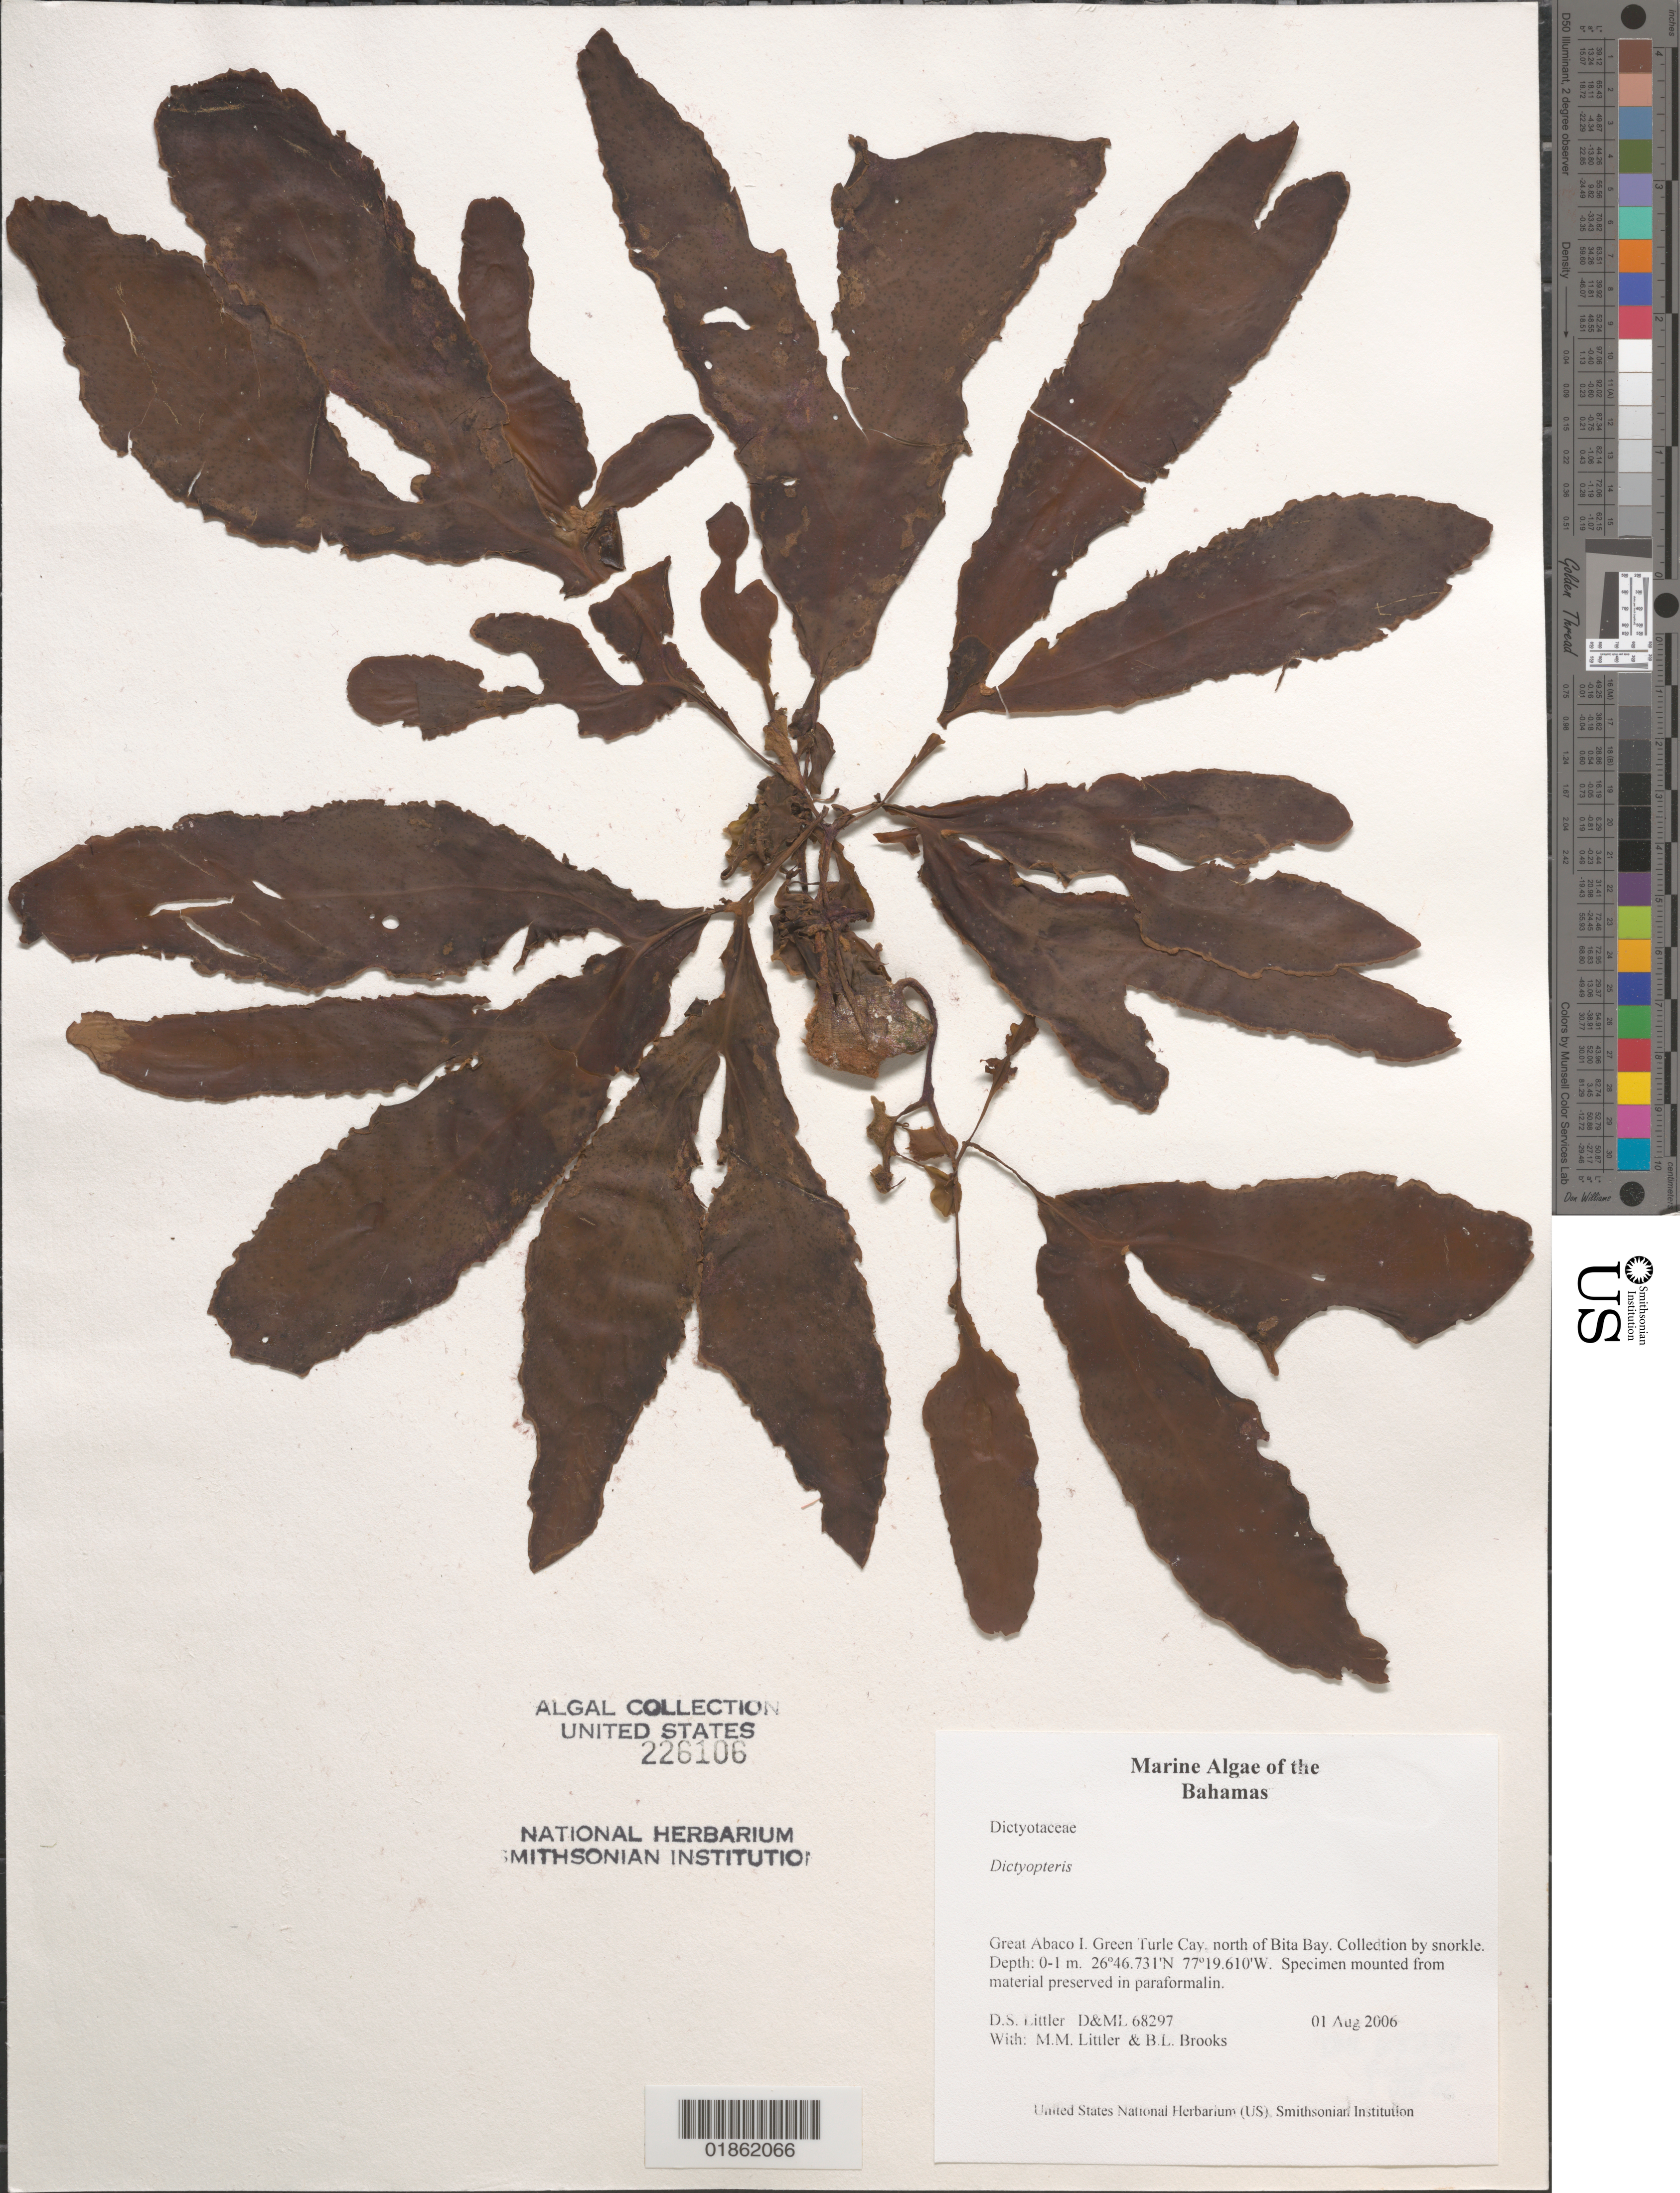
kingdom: Chromista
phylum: Ochrophyta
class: Phaeophyceae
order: Dictyotales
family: Dictyotaceae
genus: Dictyopteris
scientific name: Dictyopteris sp.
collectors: M. M. Littler, D. S. Littler & B. Brooks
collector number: D&ML 68297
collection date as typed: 01 Aug 2006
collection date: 2006-08-01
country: Bahamas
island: Green Turtle Cay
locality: Rock outcrop north of Bita Bay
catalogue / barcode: US 226106